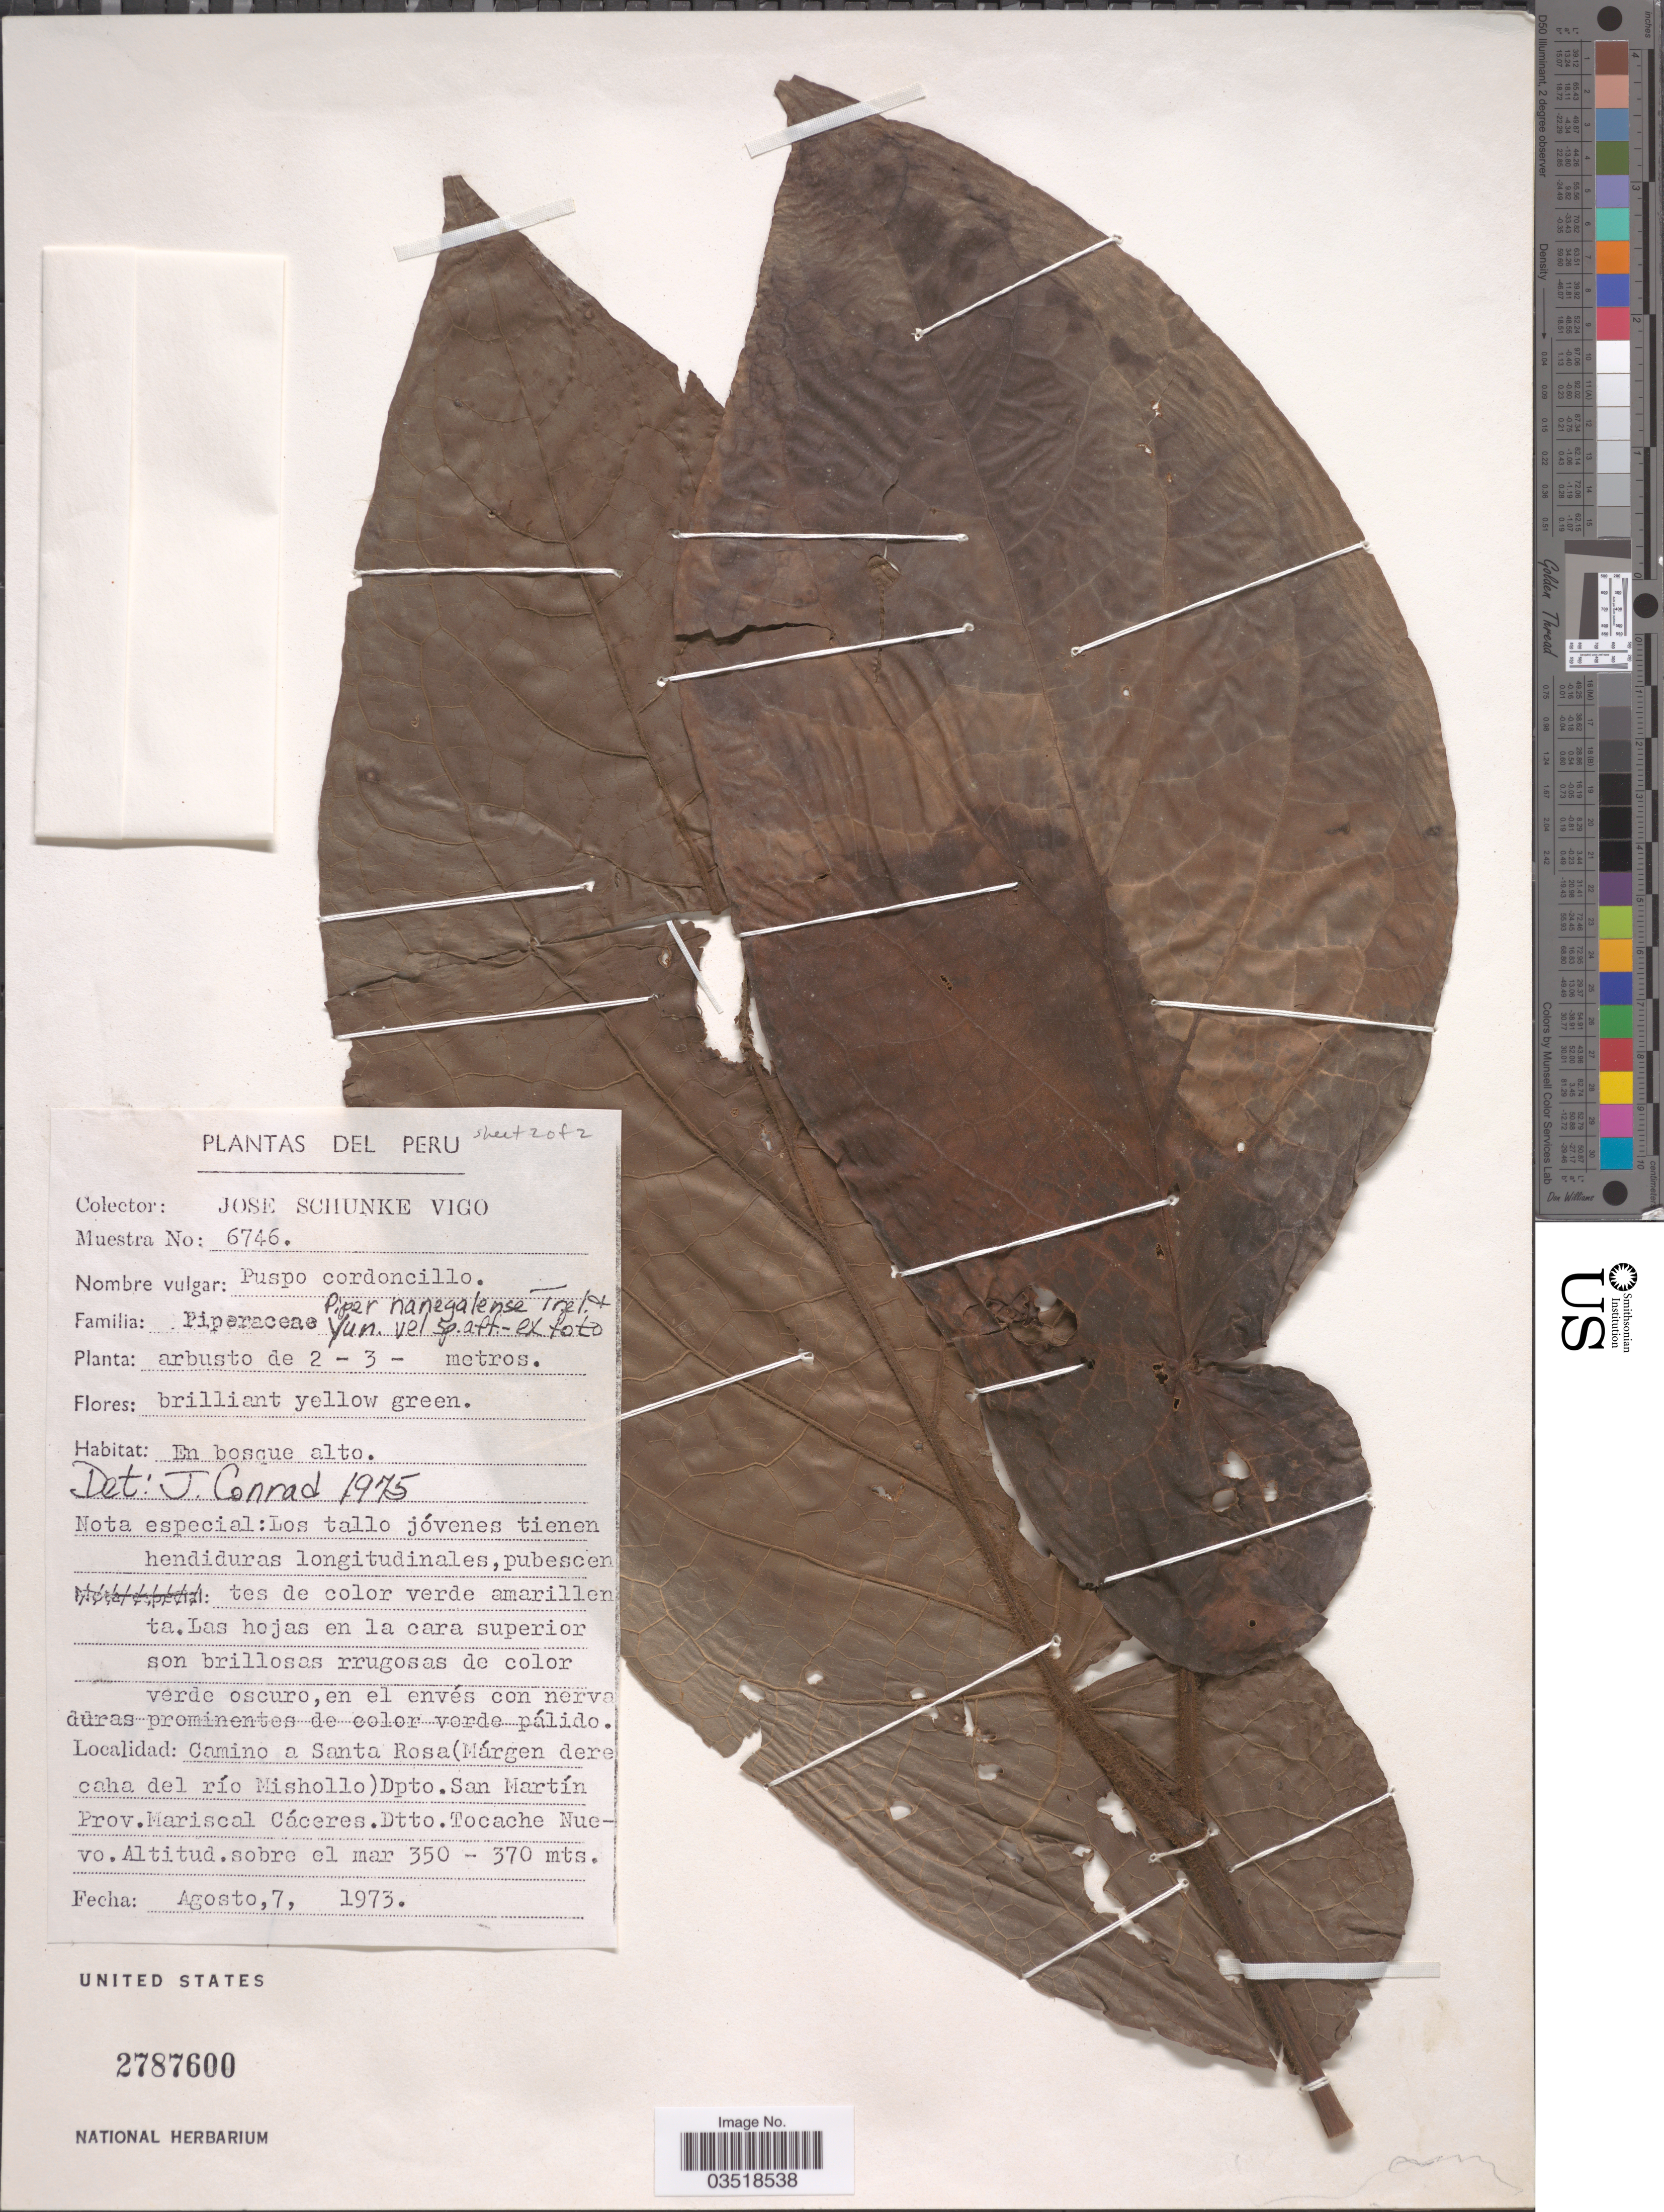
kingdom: Plantae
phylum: Tracheophyta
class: Magnoliopsida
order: Piperales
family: Piperaceae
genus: Piper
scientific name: Piper nanegalense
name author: Trel. & Yunck.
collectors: J. Schunke Vigo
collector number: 6746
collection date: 1973-08-07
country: Peru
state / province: San Martín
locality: Camino a Santa Rosa (Márgen dere caha del río Mishollo) Dpto. San Martín. Prov. Mariscal Cáceres. Dtto. Tocache Nuevo.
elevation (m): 350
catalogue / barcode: US 2787600